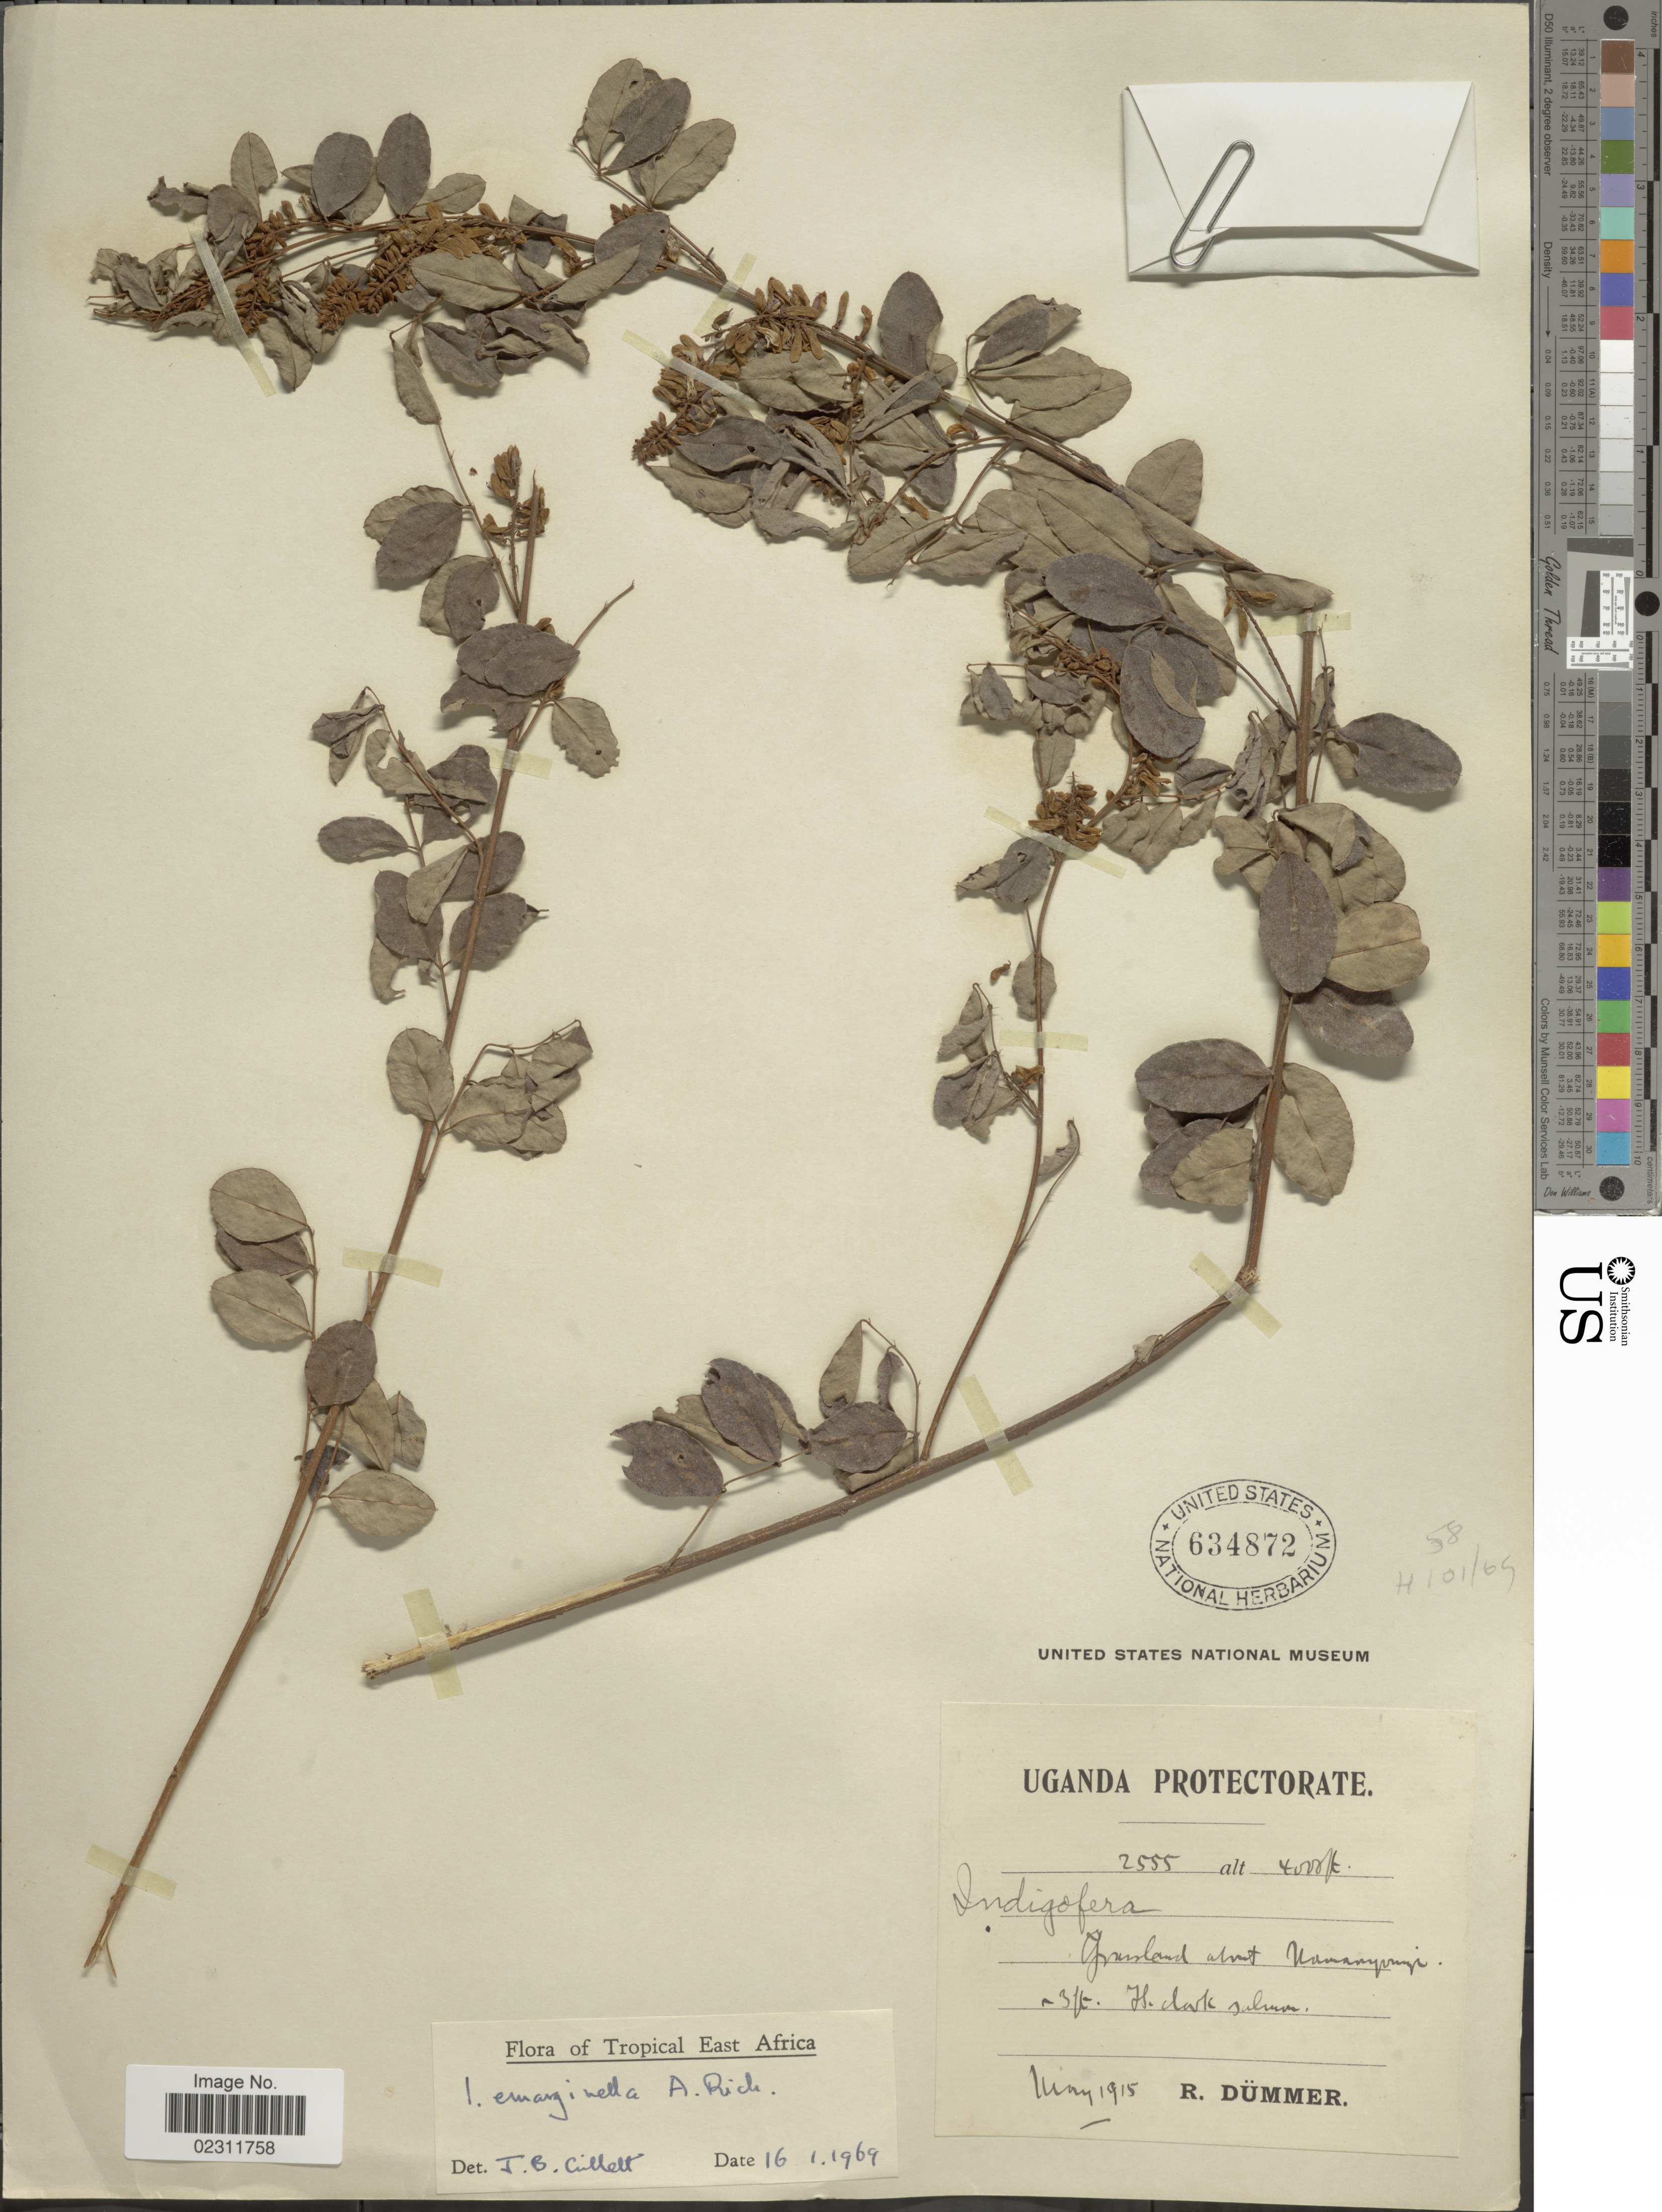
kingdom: Plantae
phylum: Tracheophyta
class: Magnoliopsida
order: Fabales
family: Fabaceae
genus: Indigofera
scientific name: Indigofera emarginella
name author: Steud. ex A. Rich.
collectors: R. A. Dümmer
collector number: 2555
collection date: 1915-05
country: Uganda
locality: Tropical East Africa, Uganda Protectorate, about Namanyonyi.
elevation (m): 1219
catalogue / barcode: US 634872